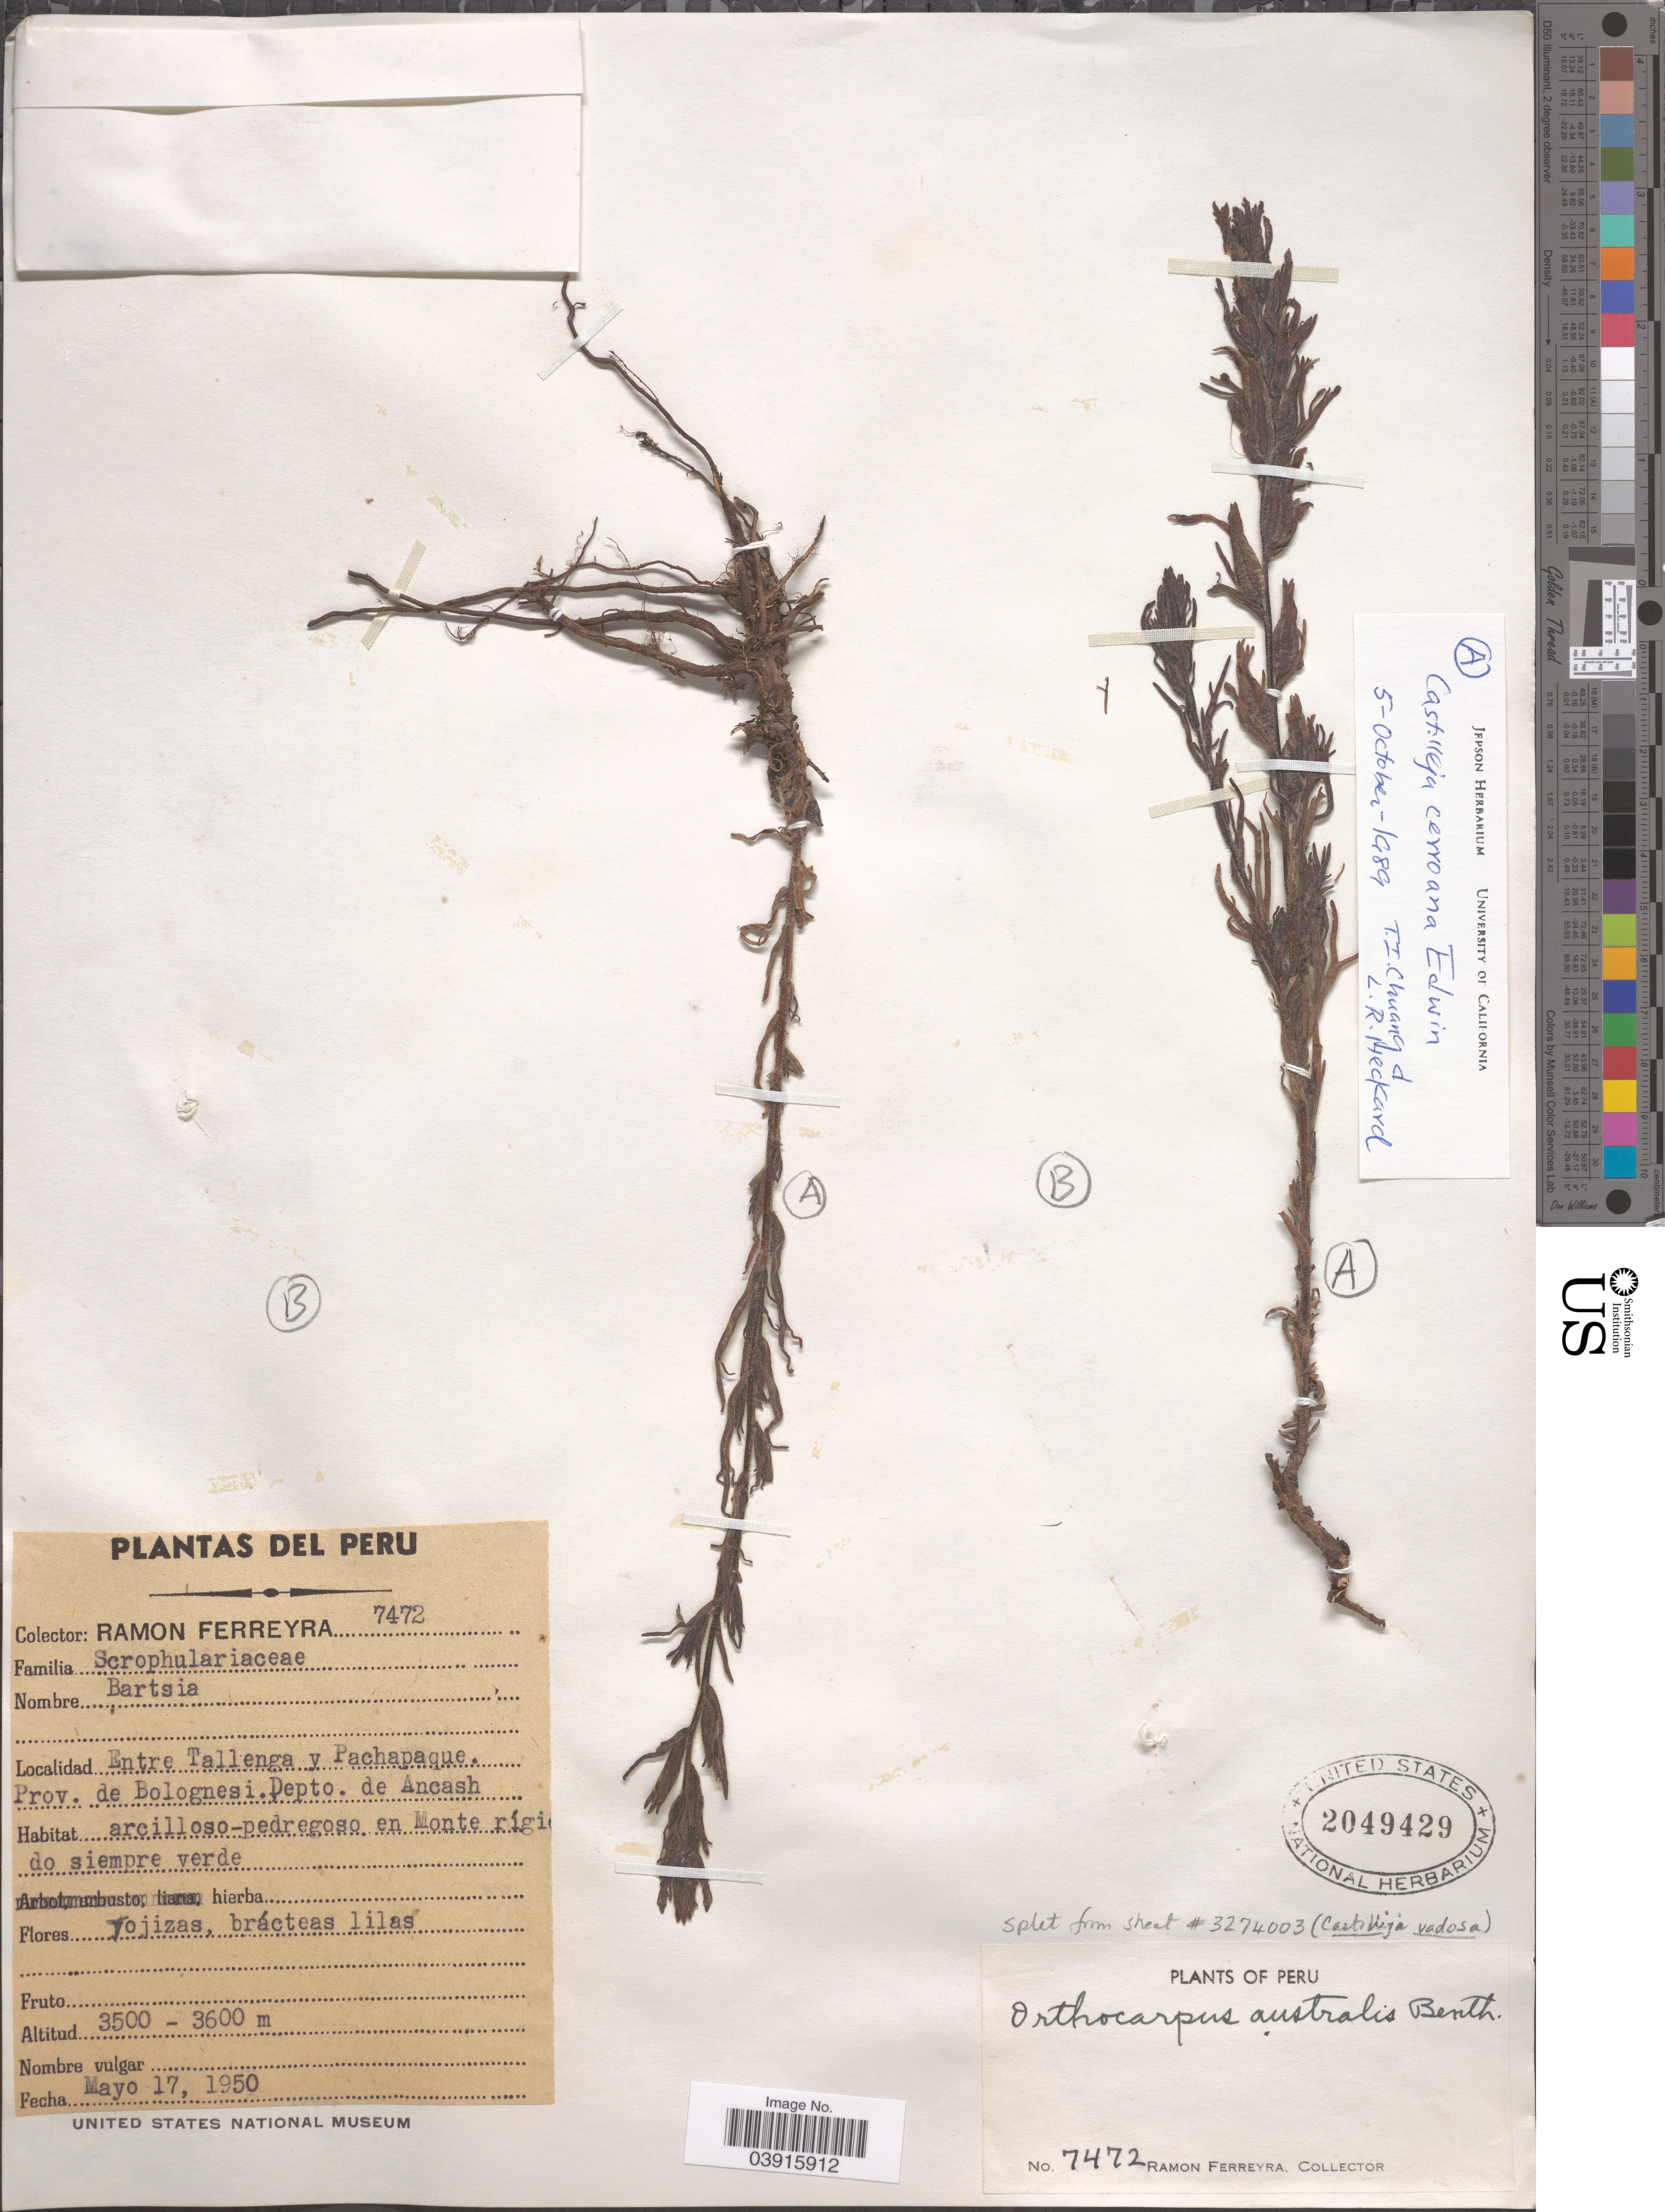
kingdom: Plantae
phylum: Tracheophyta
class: Magnoliopsida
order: Lamiales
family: Orobanchaceae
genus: Castilleja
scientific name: Castilleja cerroana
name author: Edwin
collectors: R. A. Ferreyra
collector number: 7472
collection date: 1950-05-17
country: Peru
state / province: Ancash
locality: Entre Tallenga y Pachapaque. Prov. de Bolognesi. Depto. de Ancash.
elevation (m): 3500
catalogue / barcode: US 2049429